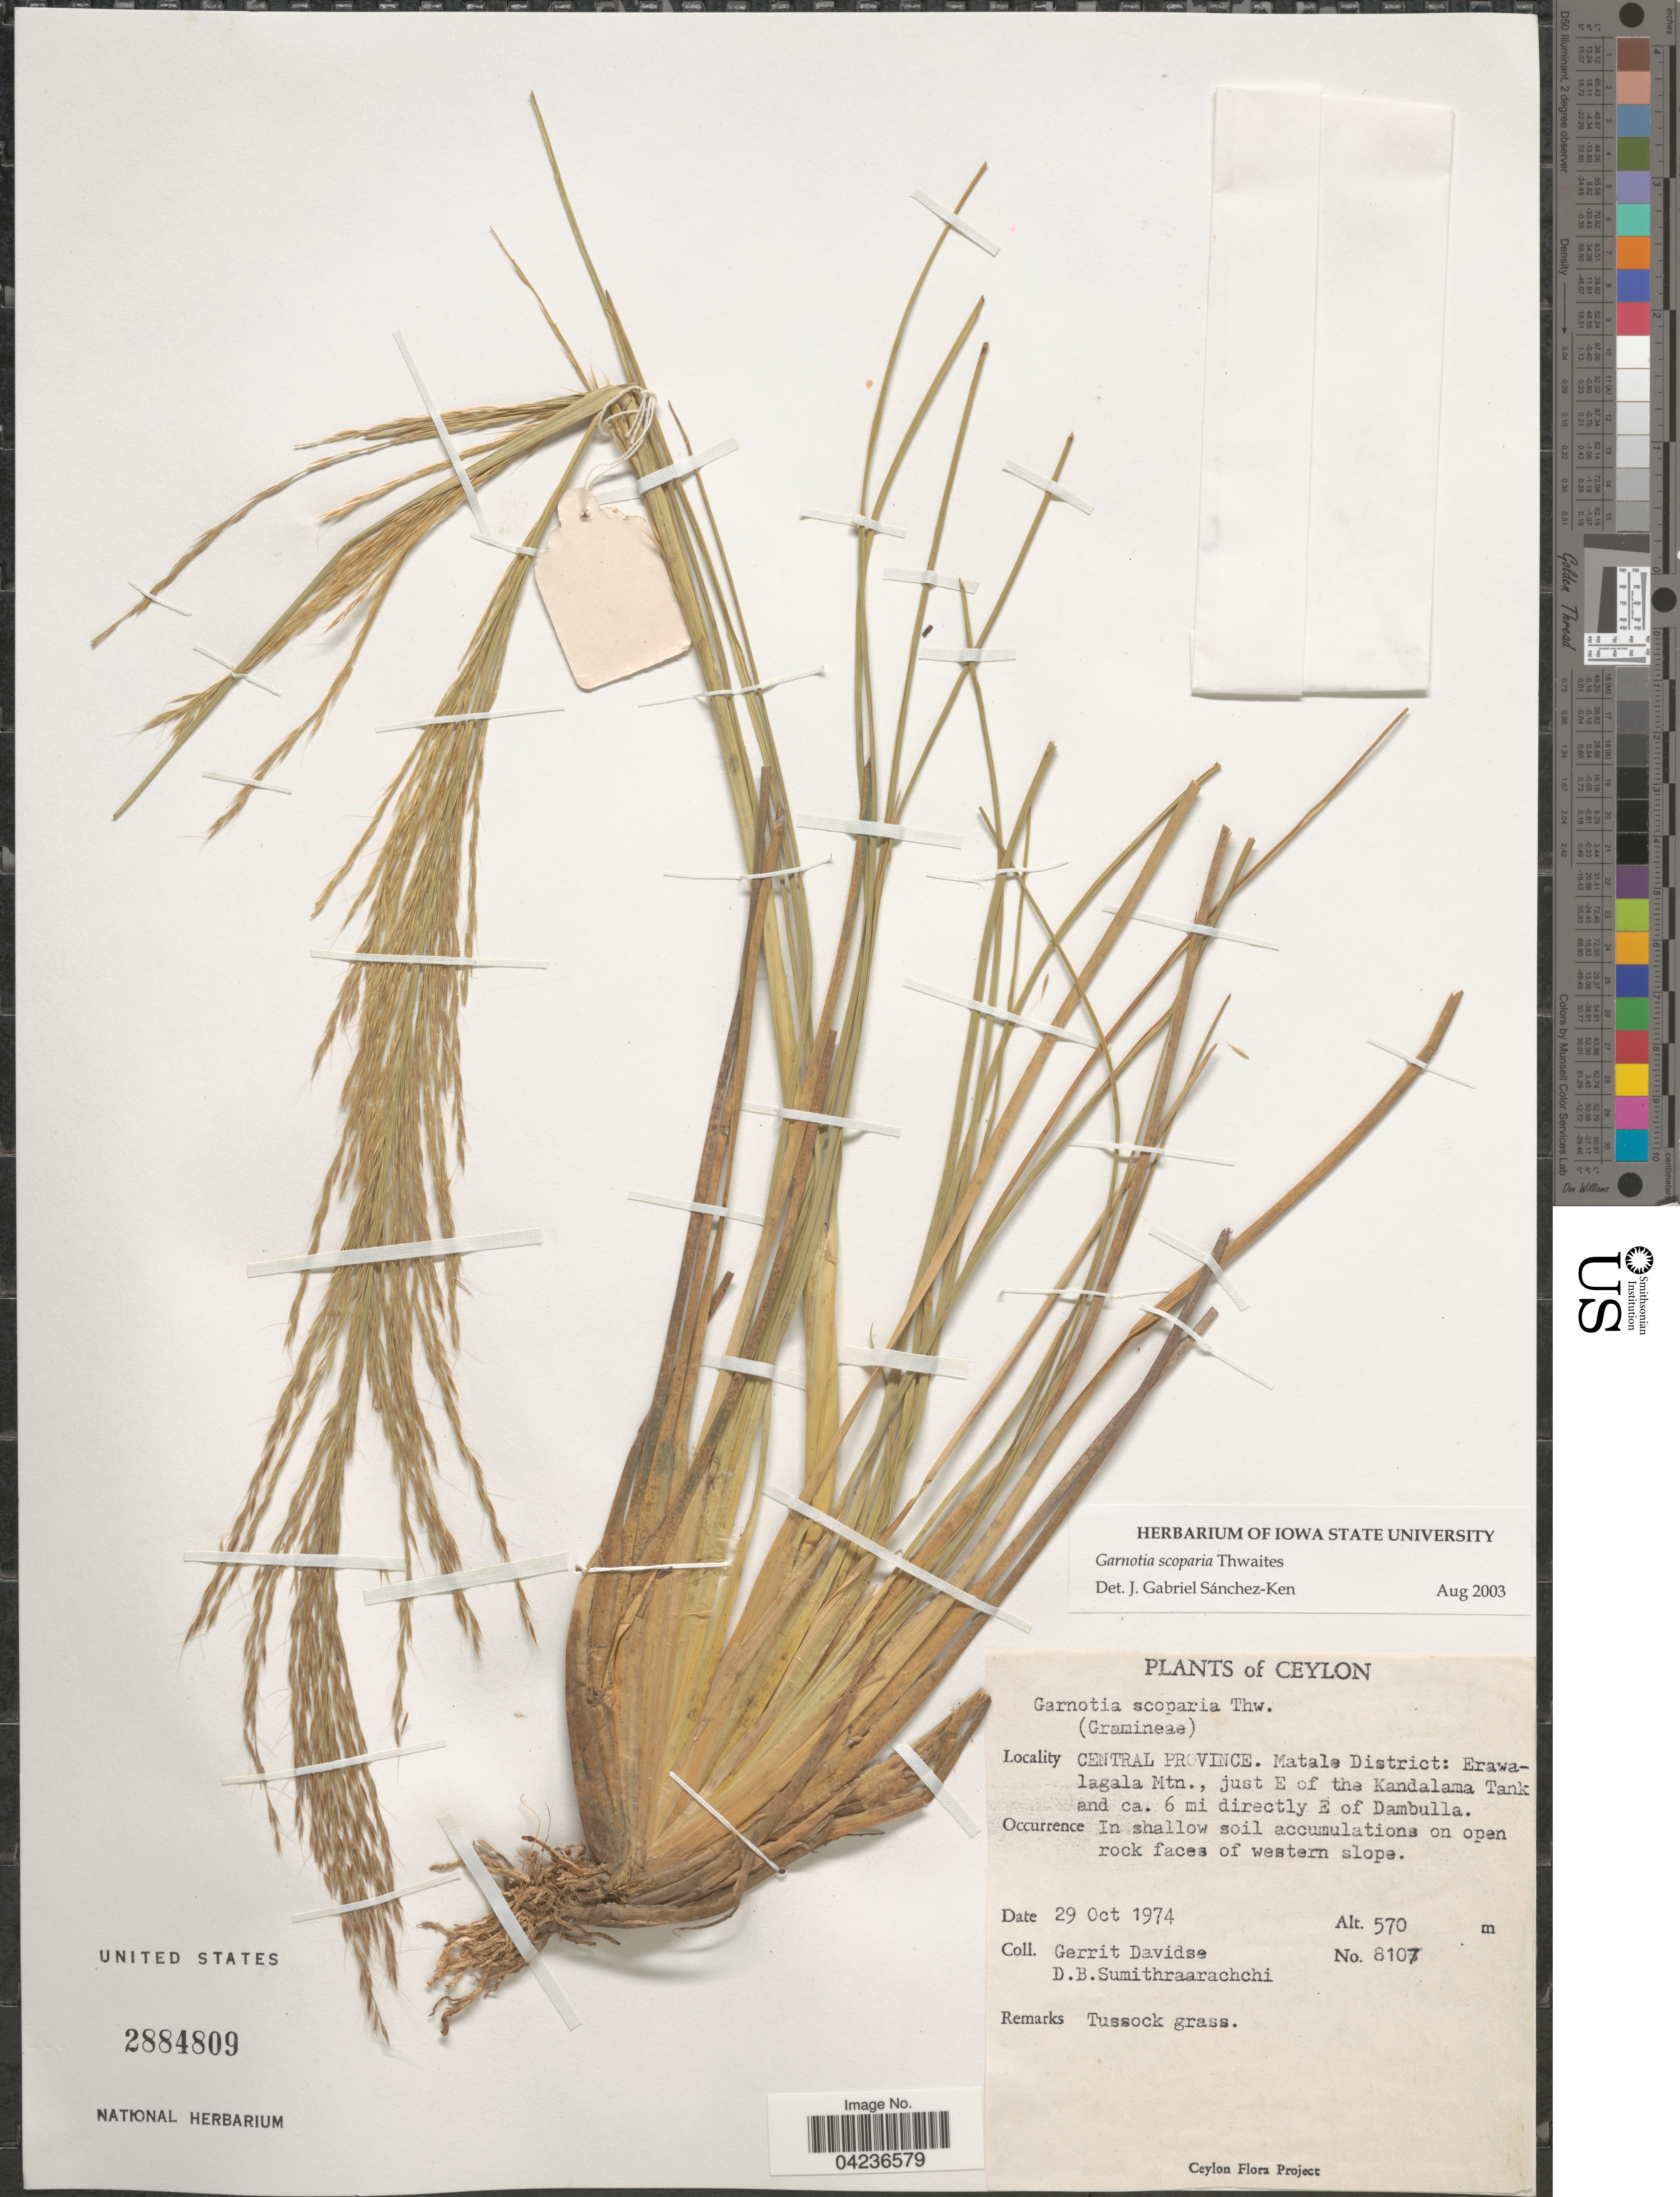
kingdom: Plantae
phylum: Tracheophyta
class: Liliopsida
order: Poales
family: Poaceae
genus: Garnotia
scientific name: Garnotia scoparia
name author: Thwaites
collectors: G. Davidse & D. B. Sumithraarachchi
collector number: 8107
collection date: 1974-10-29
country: Sri Lanka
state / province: Central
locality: Ceylon. Matale District: Erawalagala Mtn., just E of the Kandalama Tank and ca. 6 mi directly E of Dambulla.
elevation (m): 570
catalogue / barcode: US 2884809